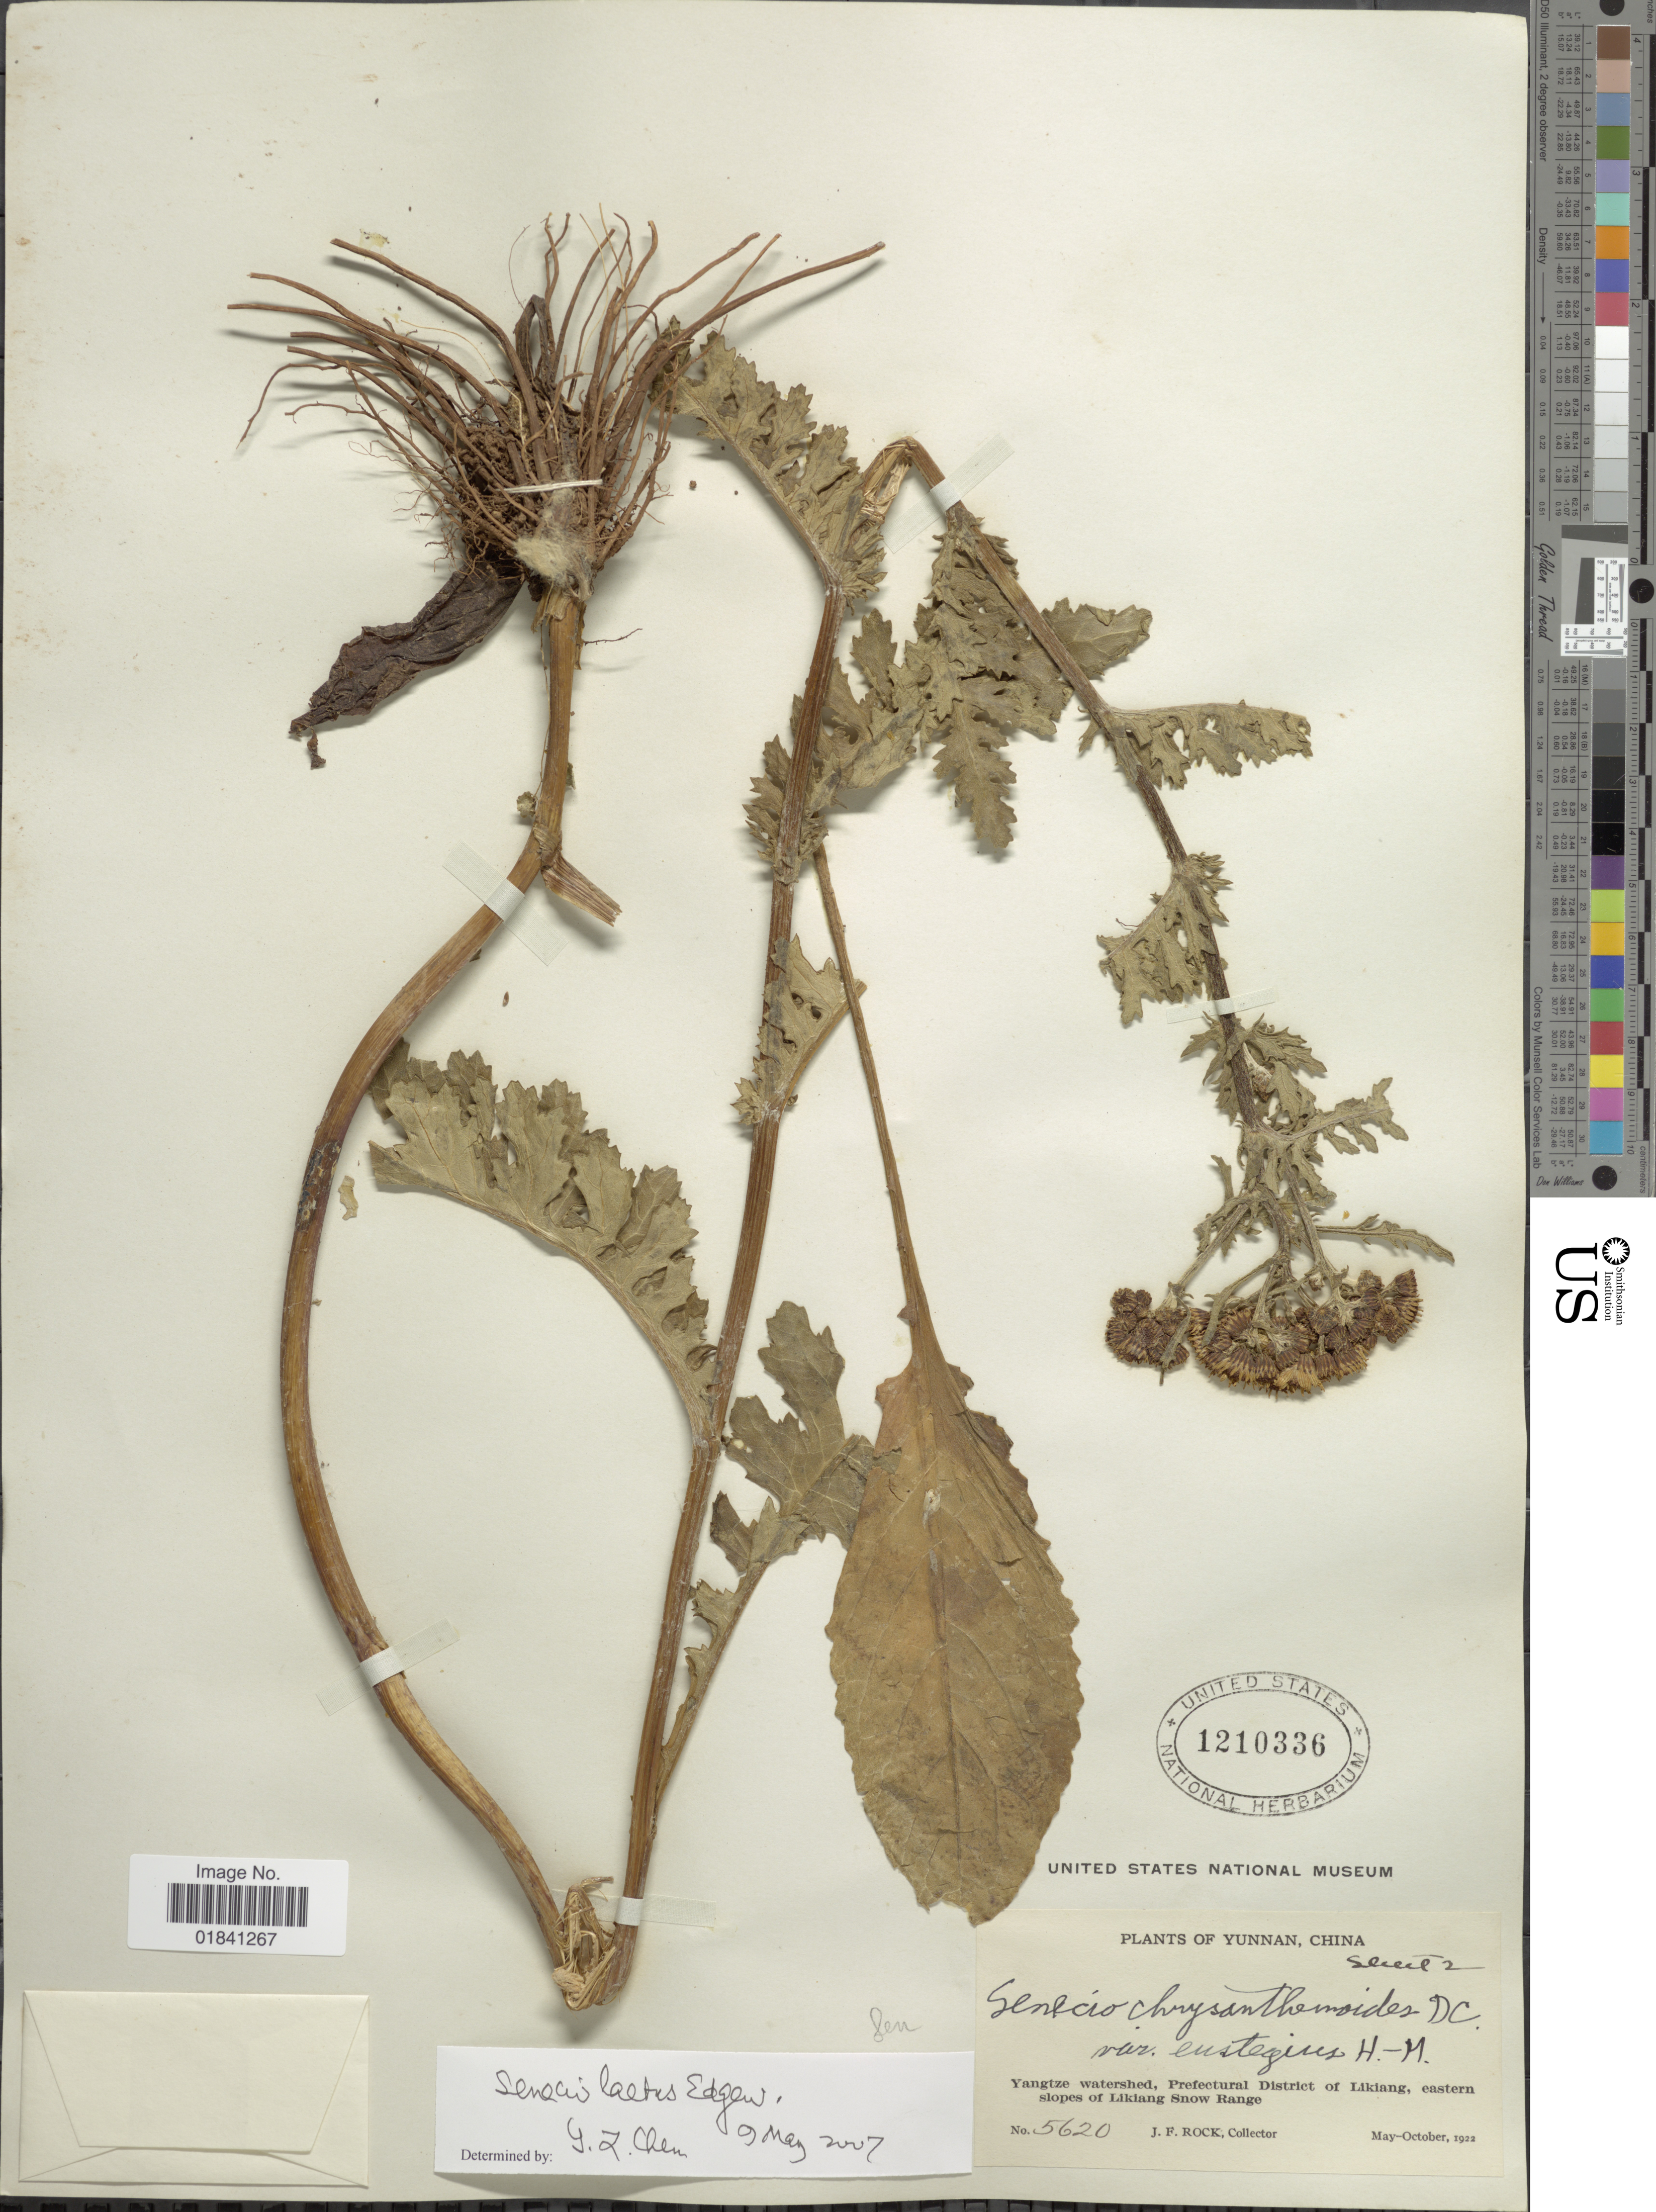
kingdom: Plantae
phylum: Tracheophyta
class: Magnoliopsida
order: Asterales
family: Asteraceae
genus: Senecio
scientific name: Senecio laetus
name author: Edgew.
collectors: J. F. Rock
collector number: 5620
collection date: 1922-05/1922-10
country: China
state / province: Yunnan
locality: Yangtze watershed, Prefectural District of Likiang, eastern slopes of Likiang Snow Range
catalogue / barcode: US 1210336